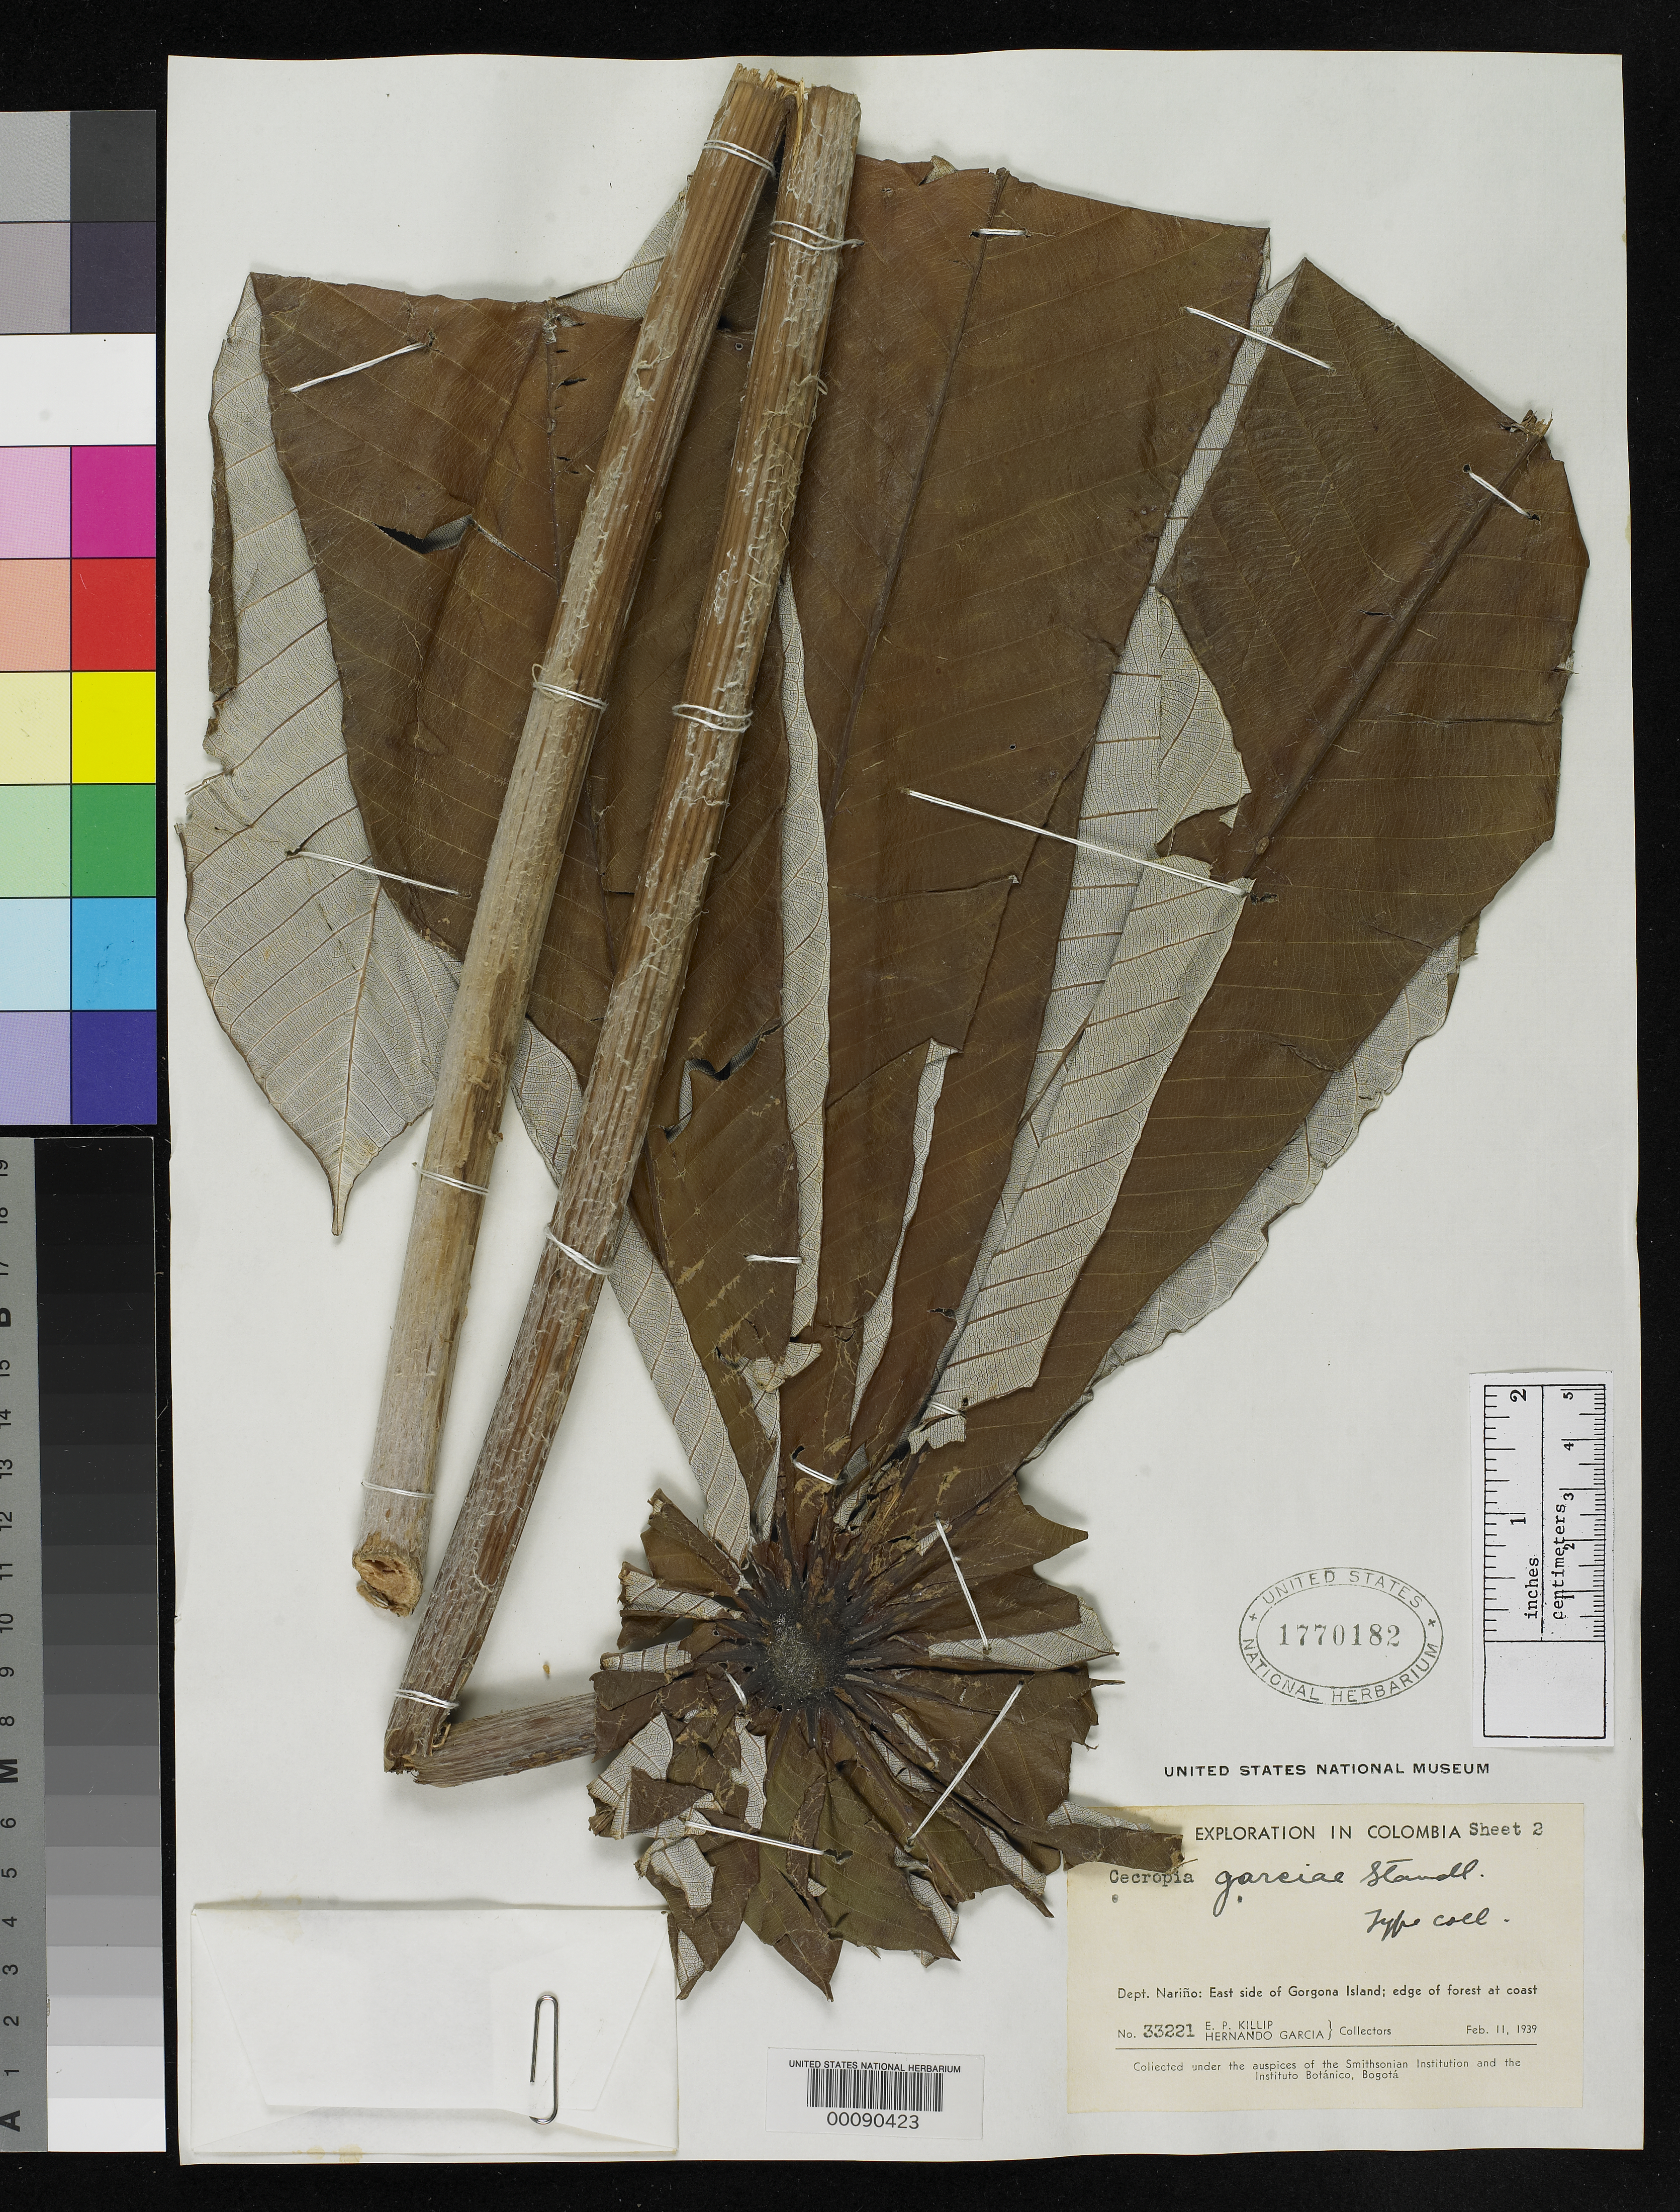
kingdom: Plantae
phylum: Tracheophyta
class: Magnoliopsida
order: Rosales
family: Urticaceae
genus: Cecropia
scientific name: Cecropia garciae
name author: Standl.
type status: Isotype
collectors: E. P. Killip & H. García Barriga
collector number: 33221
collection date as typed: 11 Feb 1939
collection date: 1939-02-11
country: Colombia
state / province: Nariño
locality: E side of Gorgona Island, edge of forest coast.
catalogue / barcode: US 1770182